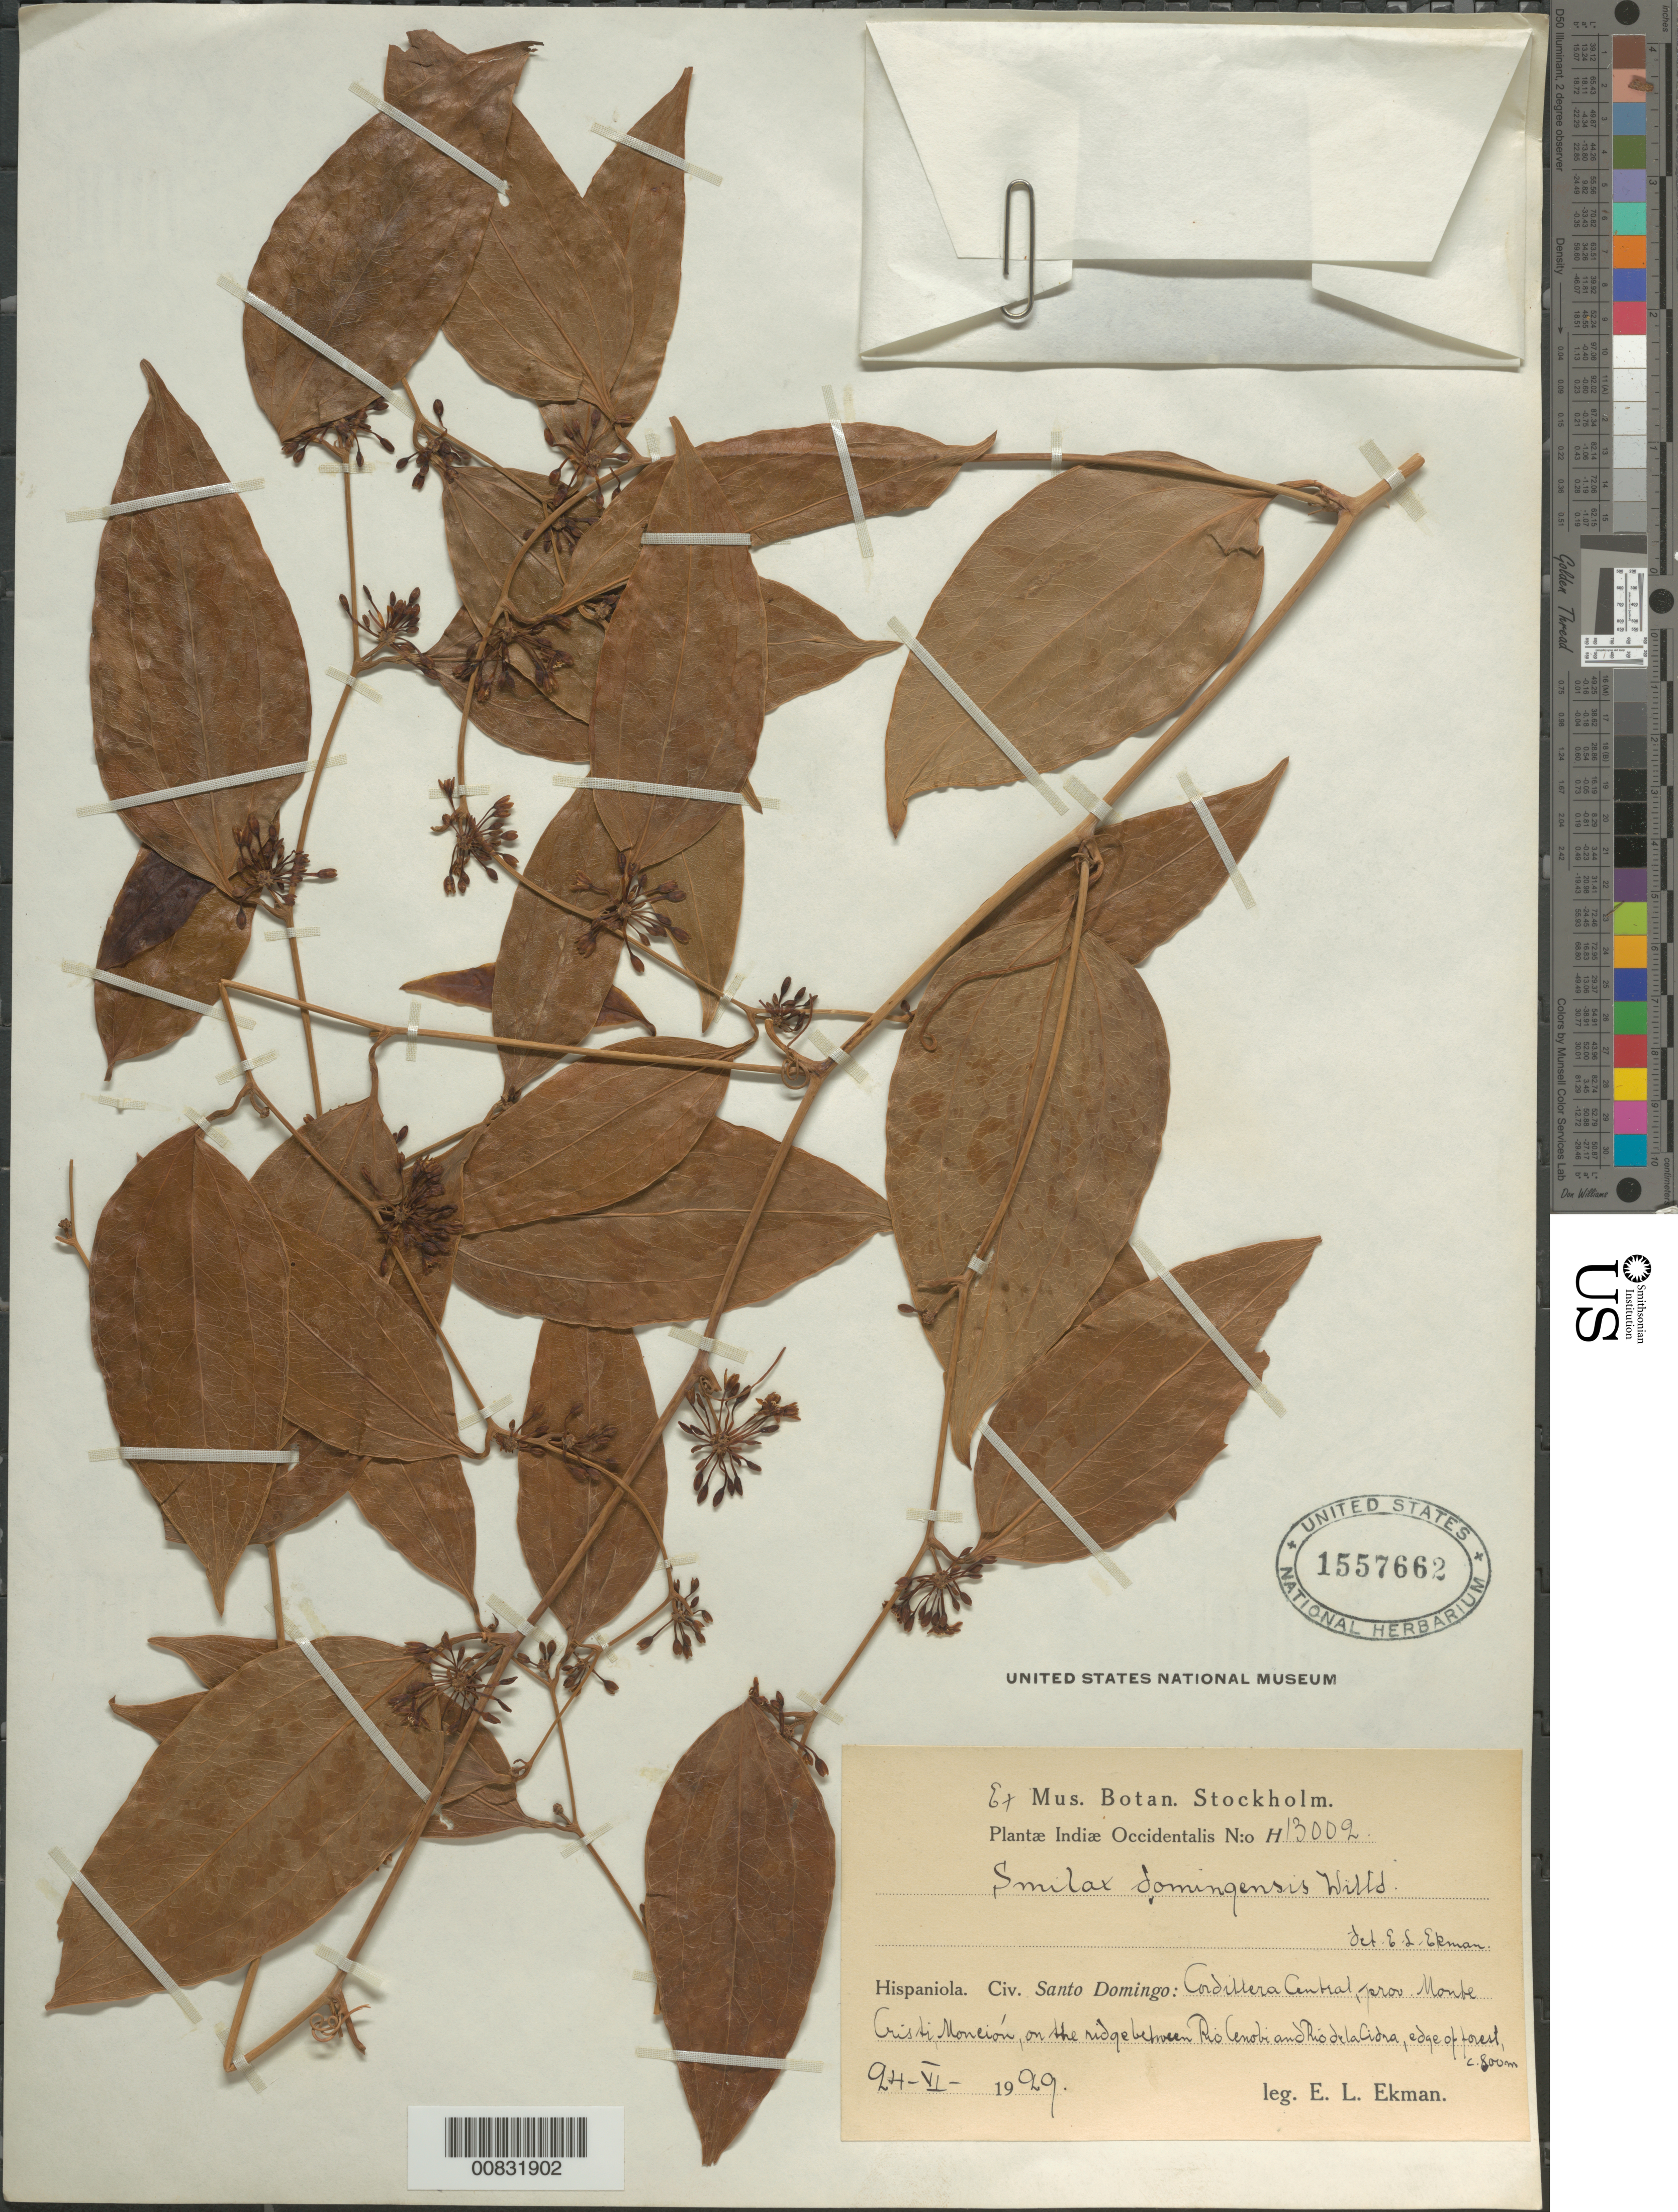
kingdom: Plantae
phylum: Tracheophyta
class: Liliopsida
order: Liliales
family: Smilacaceae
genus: Smilax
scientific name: Smilax domingensis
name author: Willd.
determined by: Ekman, E. L.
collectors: E. L. Ekman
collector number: H 13002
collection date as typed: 24 Jun 1929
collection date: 1929-06-24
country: Dominican Republic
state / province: Monte Cristi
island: Hispaniola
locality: Cordillera Central, Monción, on the edge of the ridge between Río Cenobi and Río de la Cidra, edge of forest.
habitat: Forest.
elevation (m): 800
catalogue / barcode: US 1557662